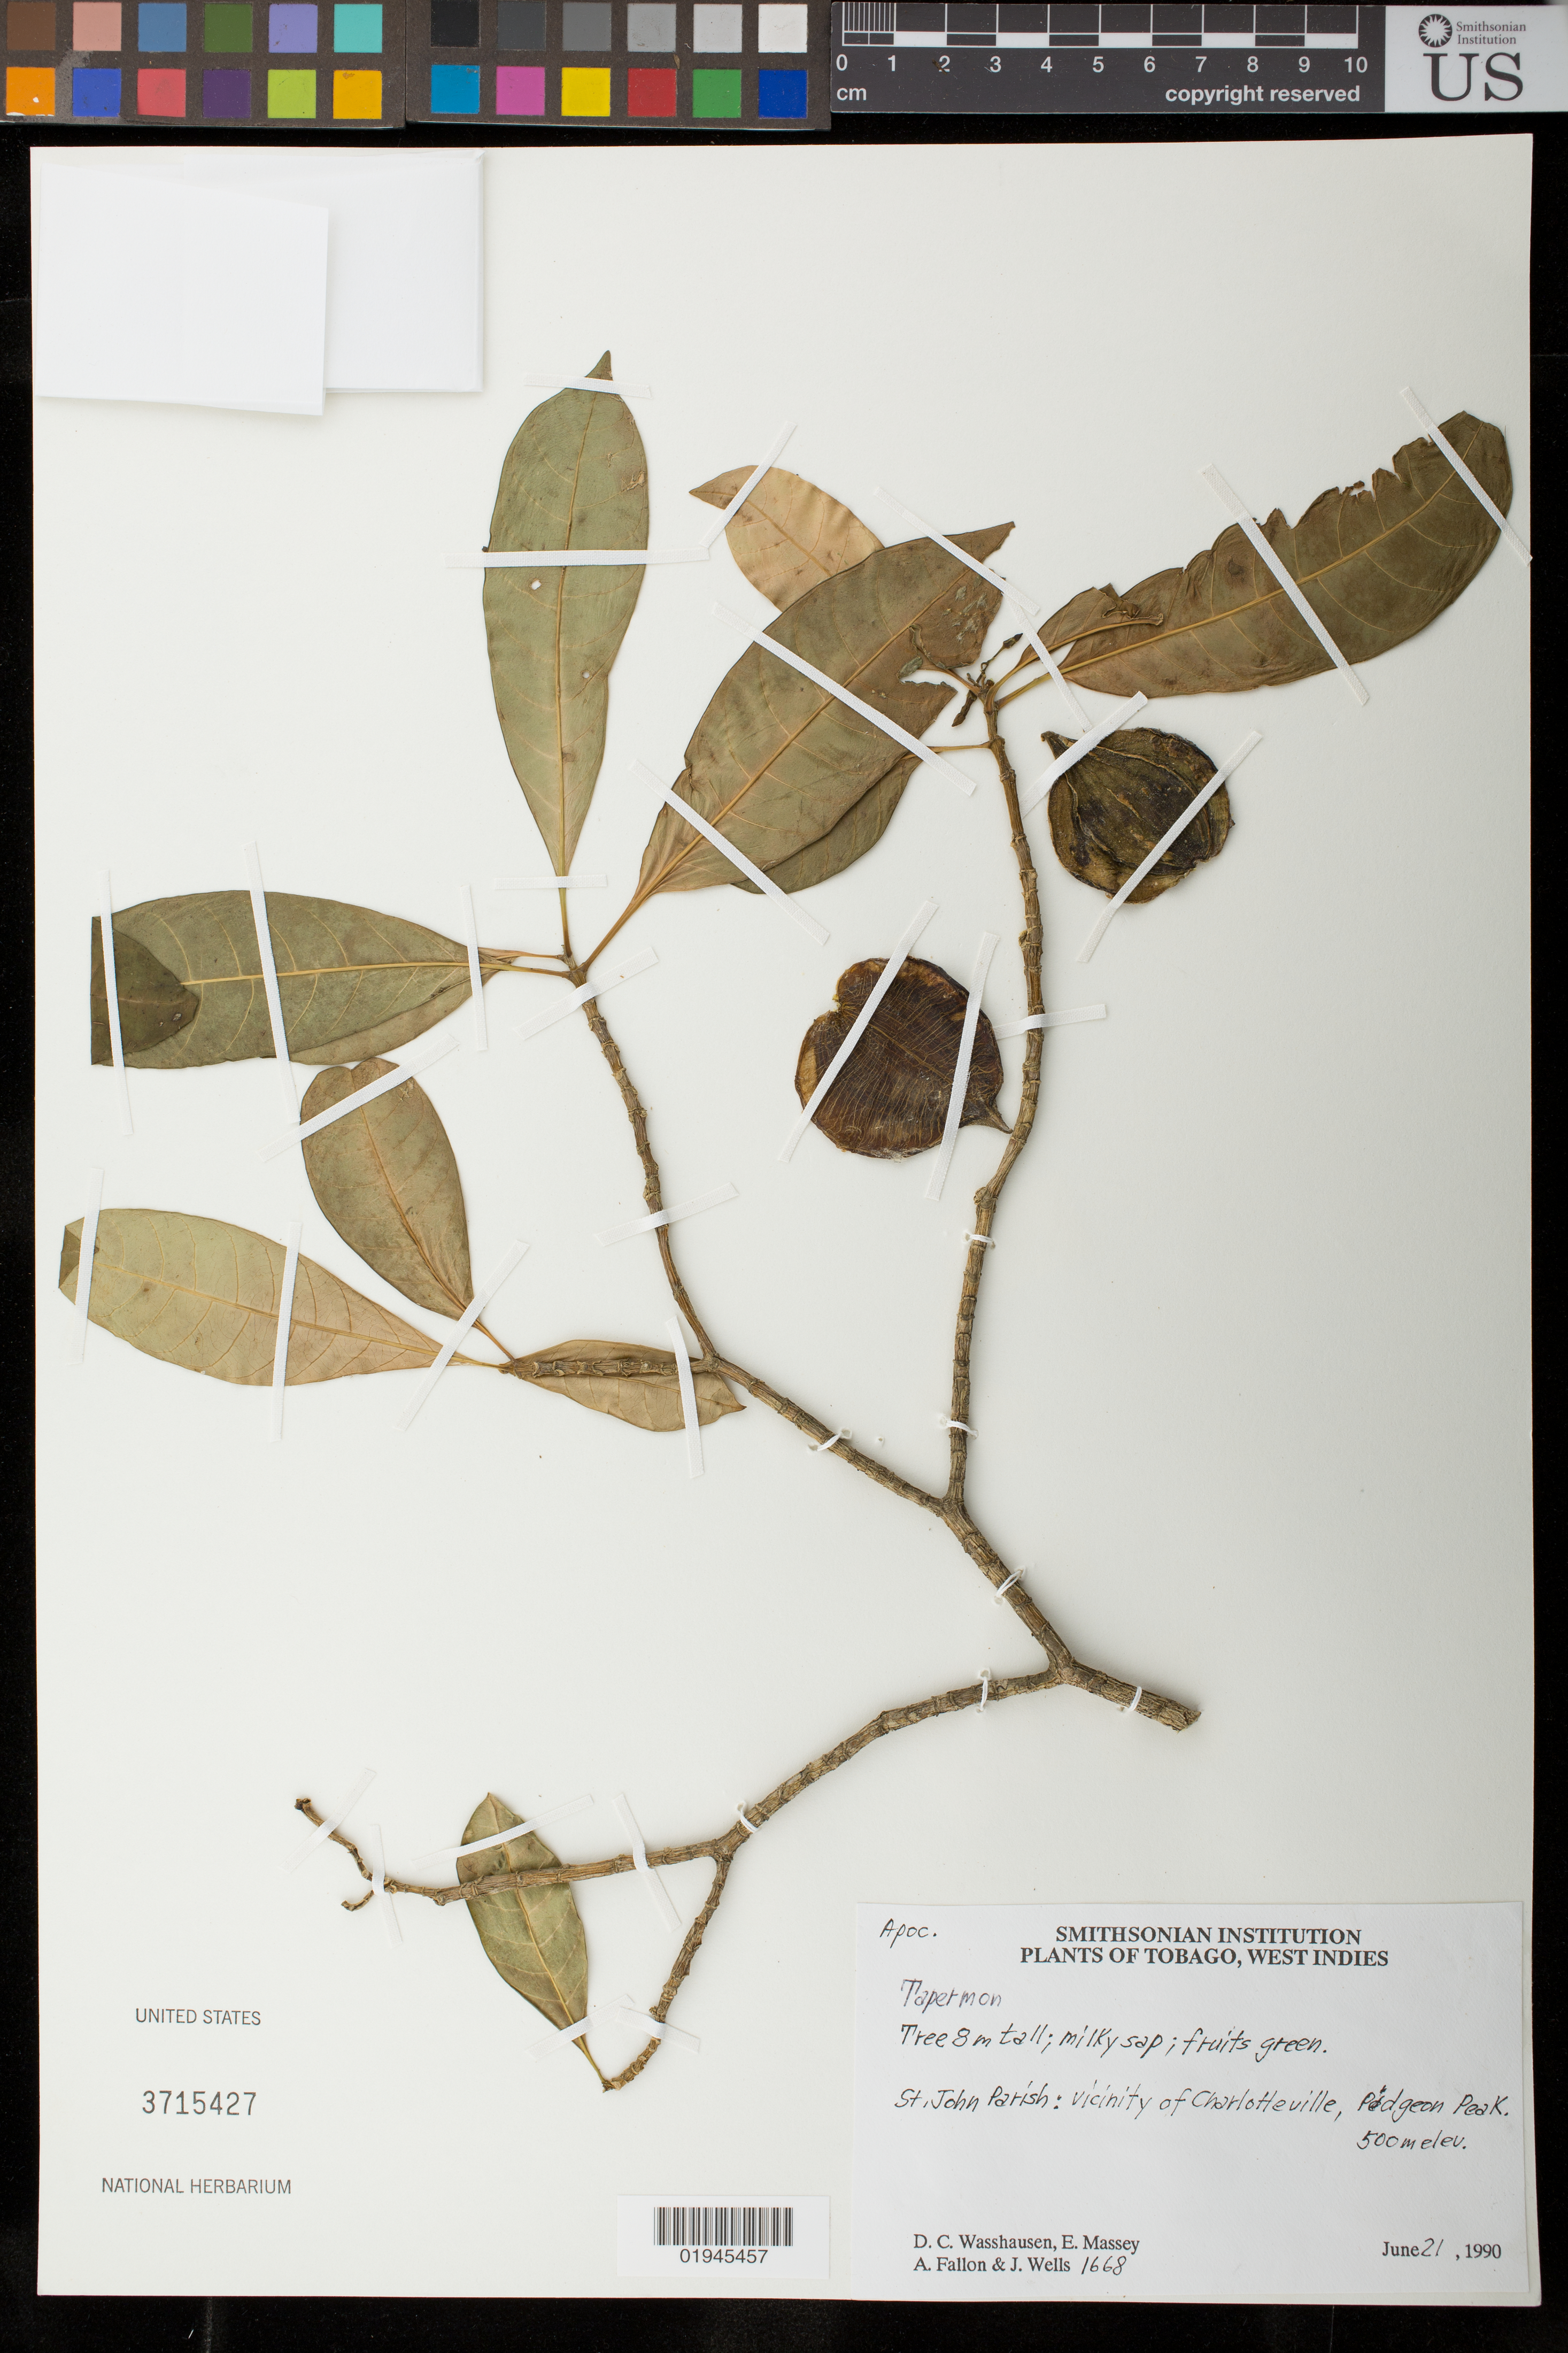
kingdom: Plantae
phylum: Tracheophyta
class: Magnoliopsida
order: Gentianales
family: Apocynaceae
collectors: D. C. Wasshausen, E. Massey, A. Fallon & J. Wells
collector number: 1668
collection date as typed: June 21, 1990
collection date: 1990-06-21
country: Trinidad and Tobago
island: Tobago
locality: Parish St. John, vicinity of Charlotteville, Pidgeon Peak.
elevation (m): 500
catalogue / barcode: US 3715427